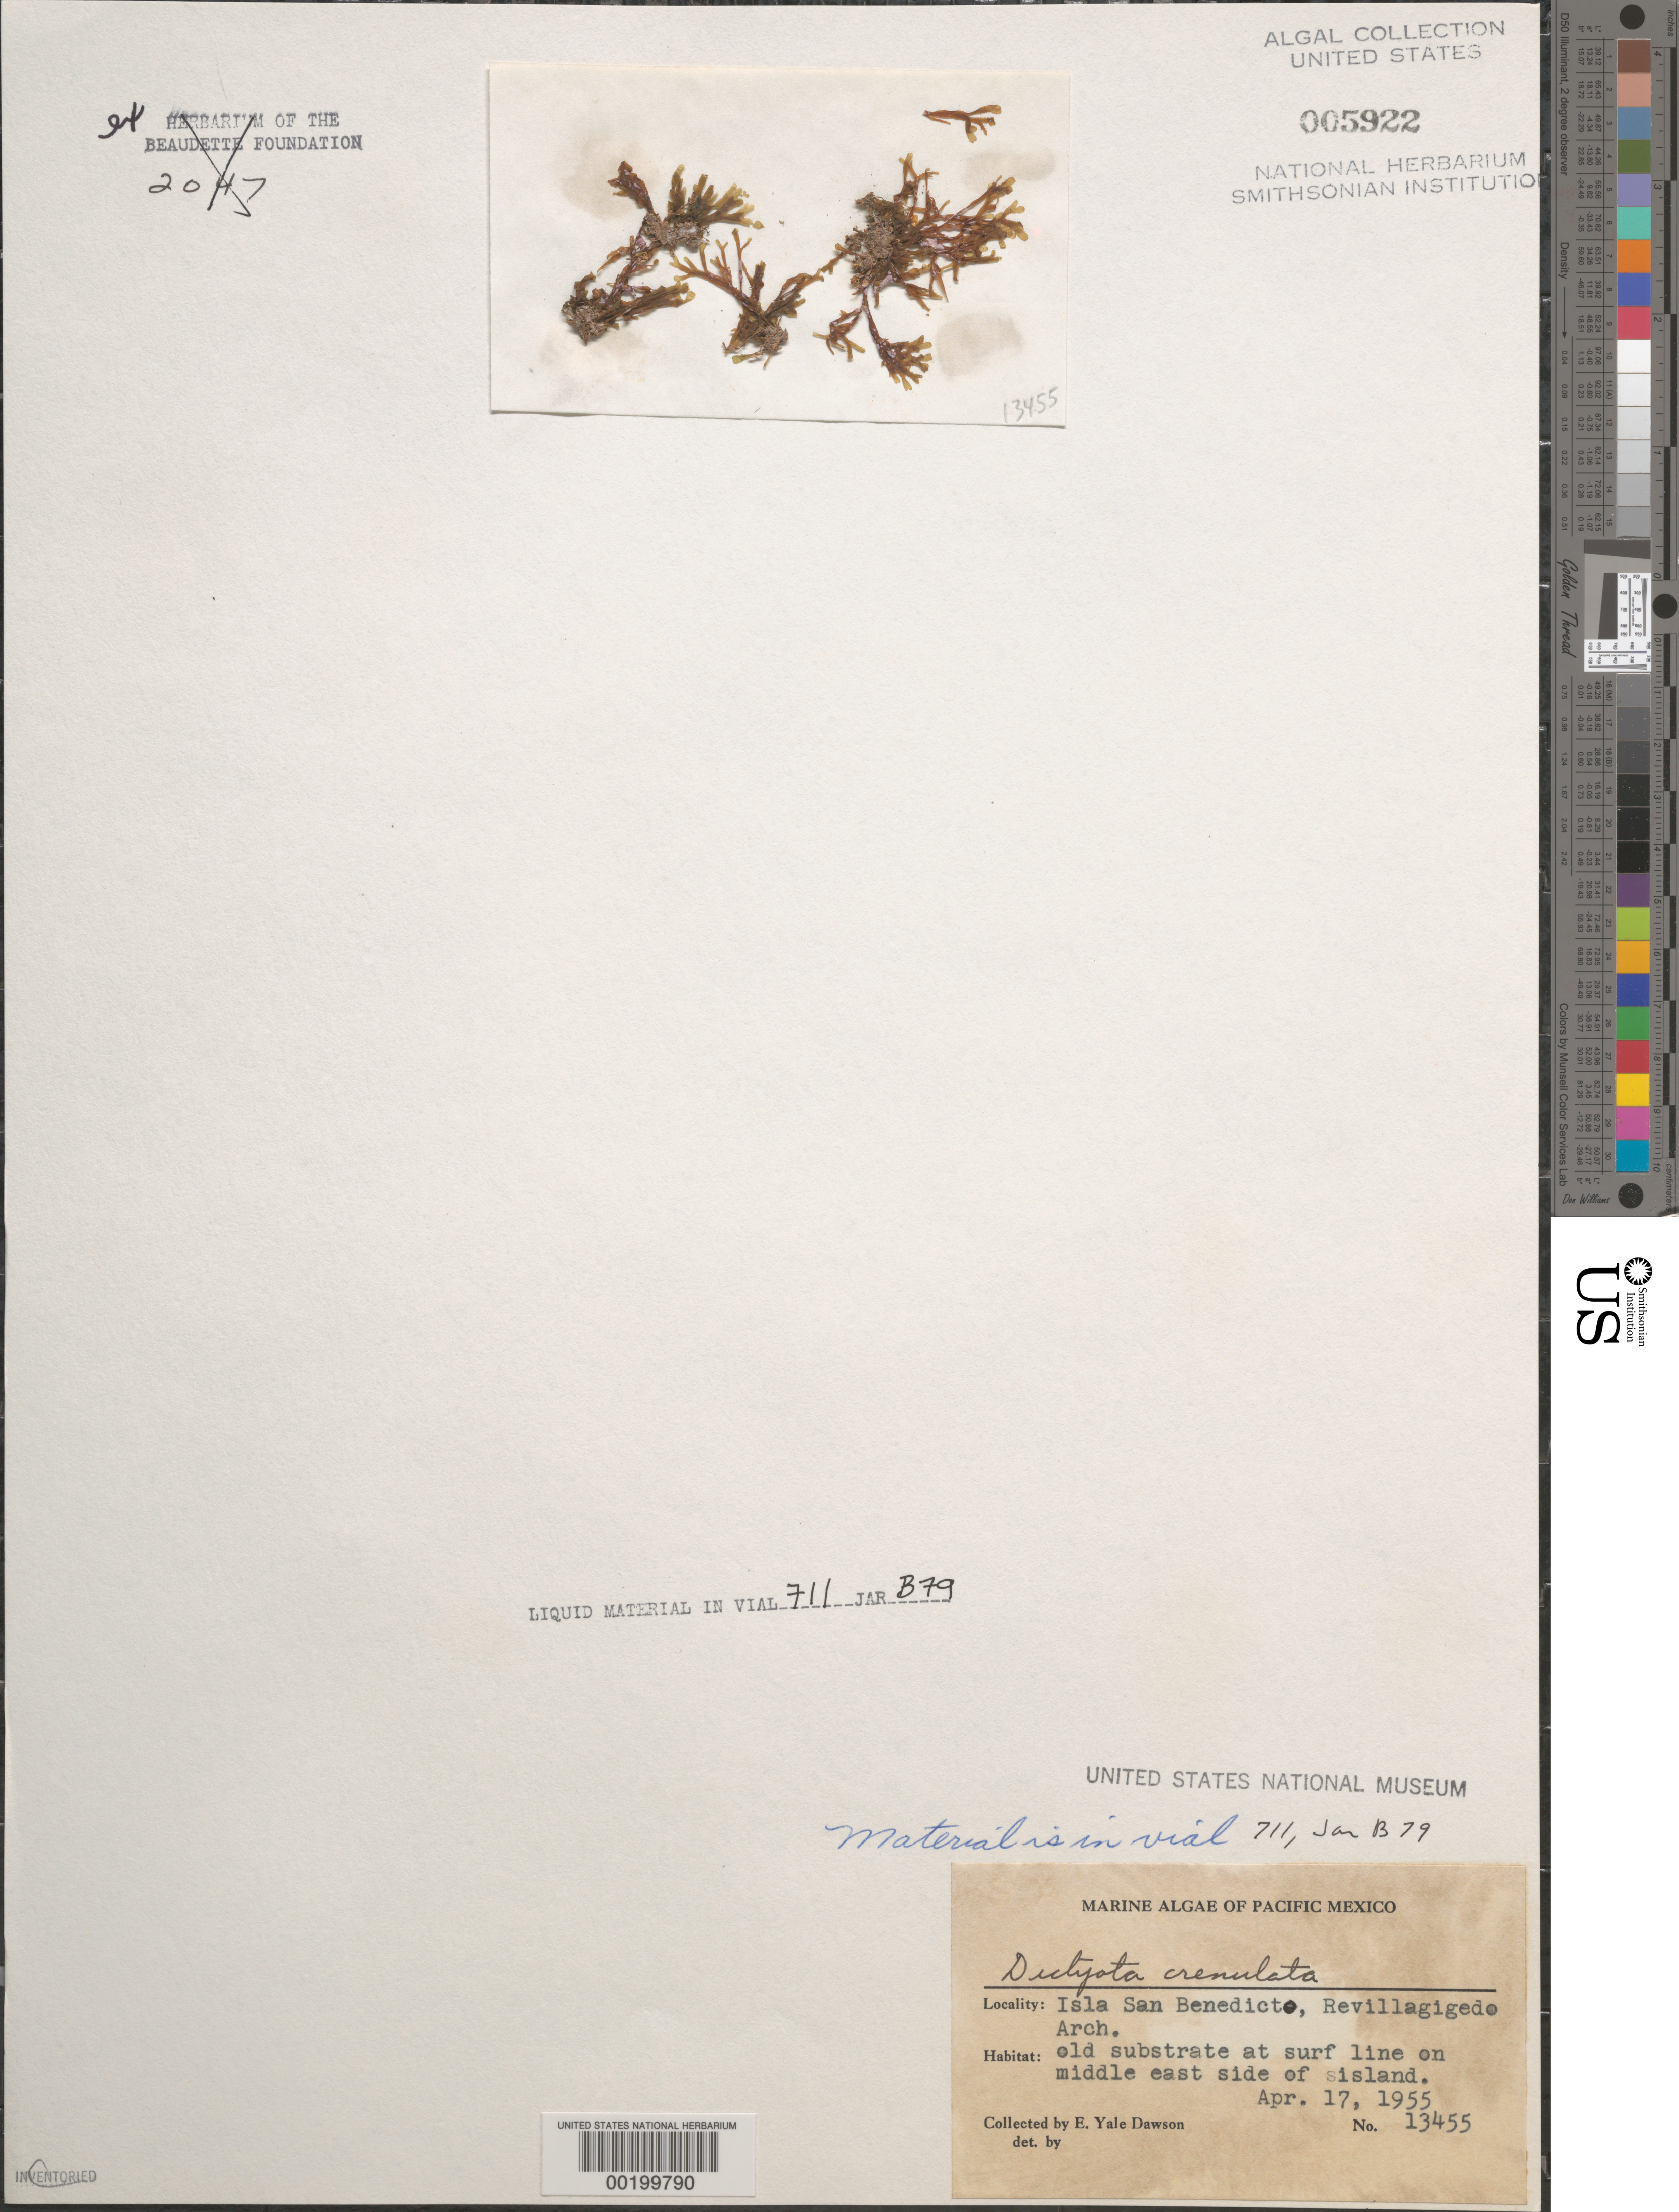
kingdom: Chromista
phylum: Ochrophyta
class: Phaeophyceae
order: Dictyotales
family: Dictyotaceae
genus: Dictyota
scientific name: Dictyota crenulata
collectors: E. Y. Dawson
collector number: EYD 13455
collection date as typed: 17 Apr 1955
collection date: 1955-04-17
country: Mexico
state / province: Colima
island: Isla San Benedicto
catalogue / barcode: US 5922